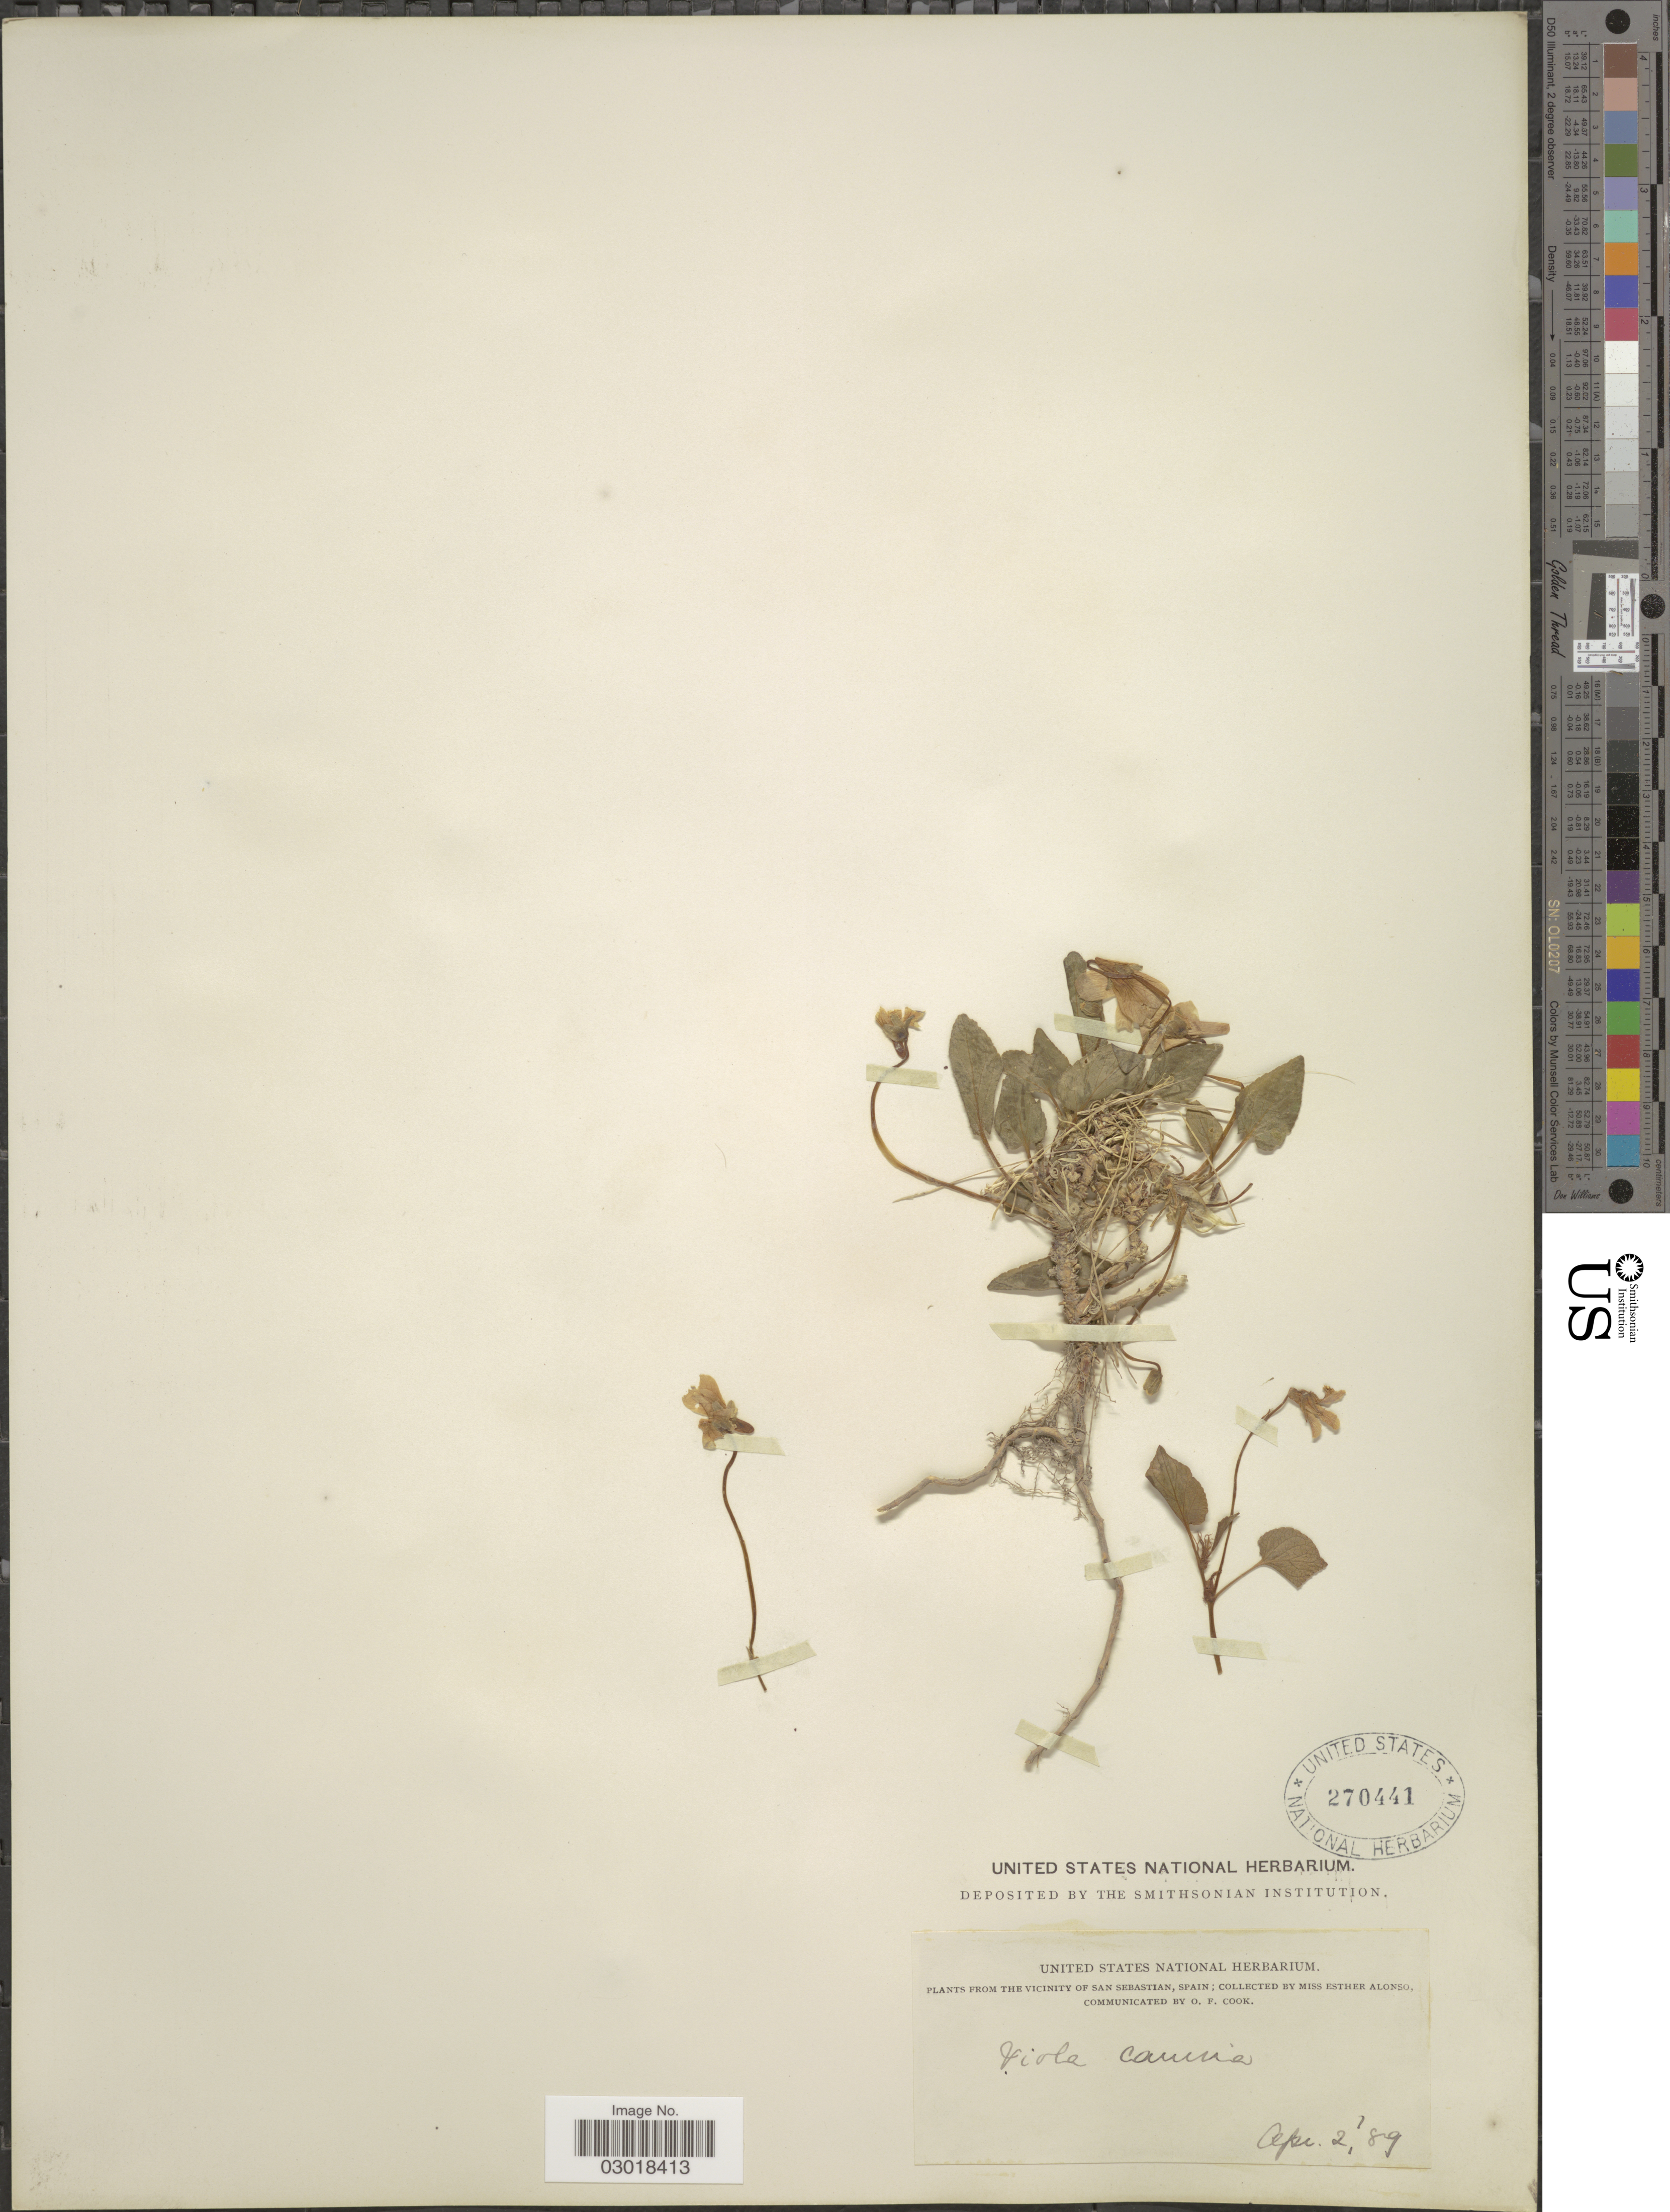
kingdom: Plantae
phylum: Tracheophyta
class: Magnoliopsida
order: Malpighiales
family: Violaceae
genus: Viola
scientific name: Viola canina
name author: L.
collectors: E. Alonso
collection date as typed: Transcribed d/m/y: 2/4/89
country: Spain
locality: The vicinity of San Sebastian.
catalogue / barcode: US 270441